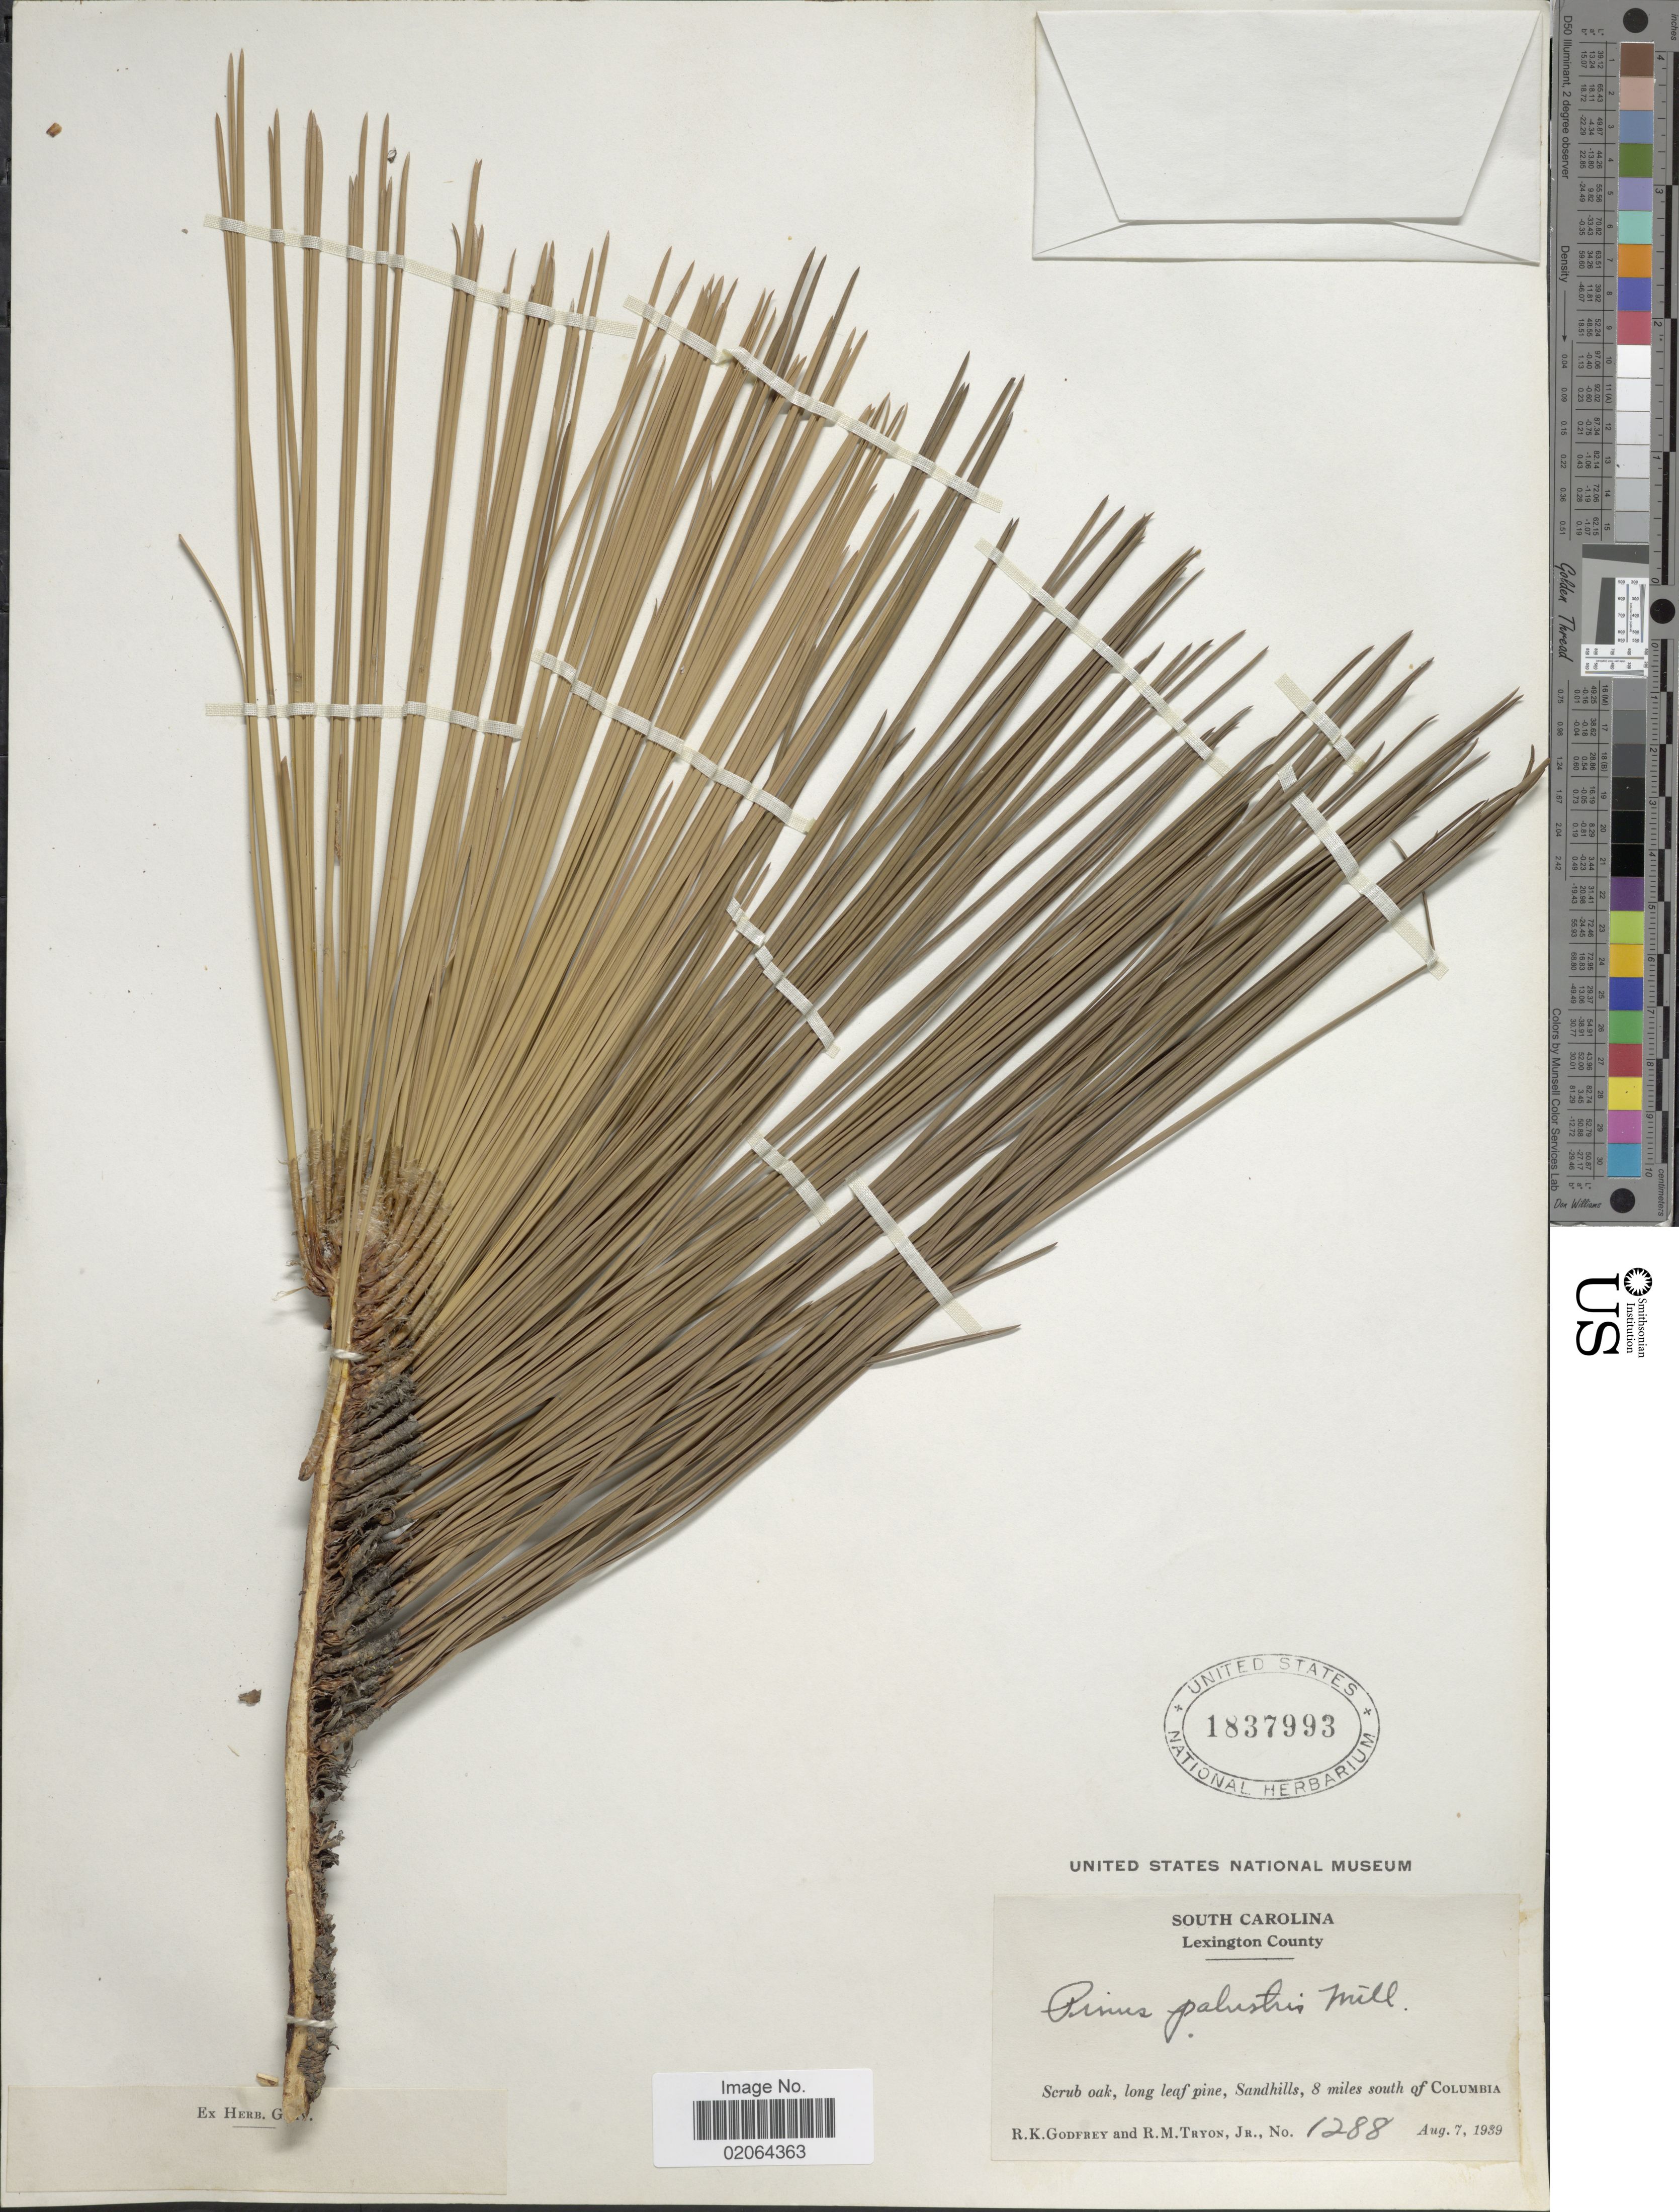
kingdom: Plantae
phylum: Tracheophyta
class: Pinopsida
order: Pinales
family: Pinaceae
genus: Pinus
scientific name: Pinus palustris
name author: Mill.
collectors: R. K. Godfrey & R. M. Tryon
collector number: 1288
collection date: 1939-08-07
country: United States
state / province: South Carolina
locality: South Carolina, Lexington County, Sandhills, 8 miles south of Columbia.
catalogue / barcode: US 1837993